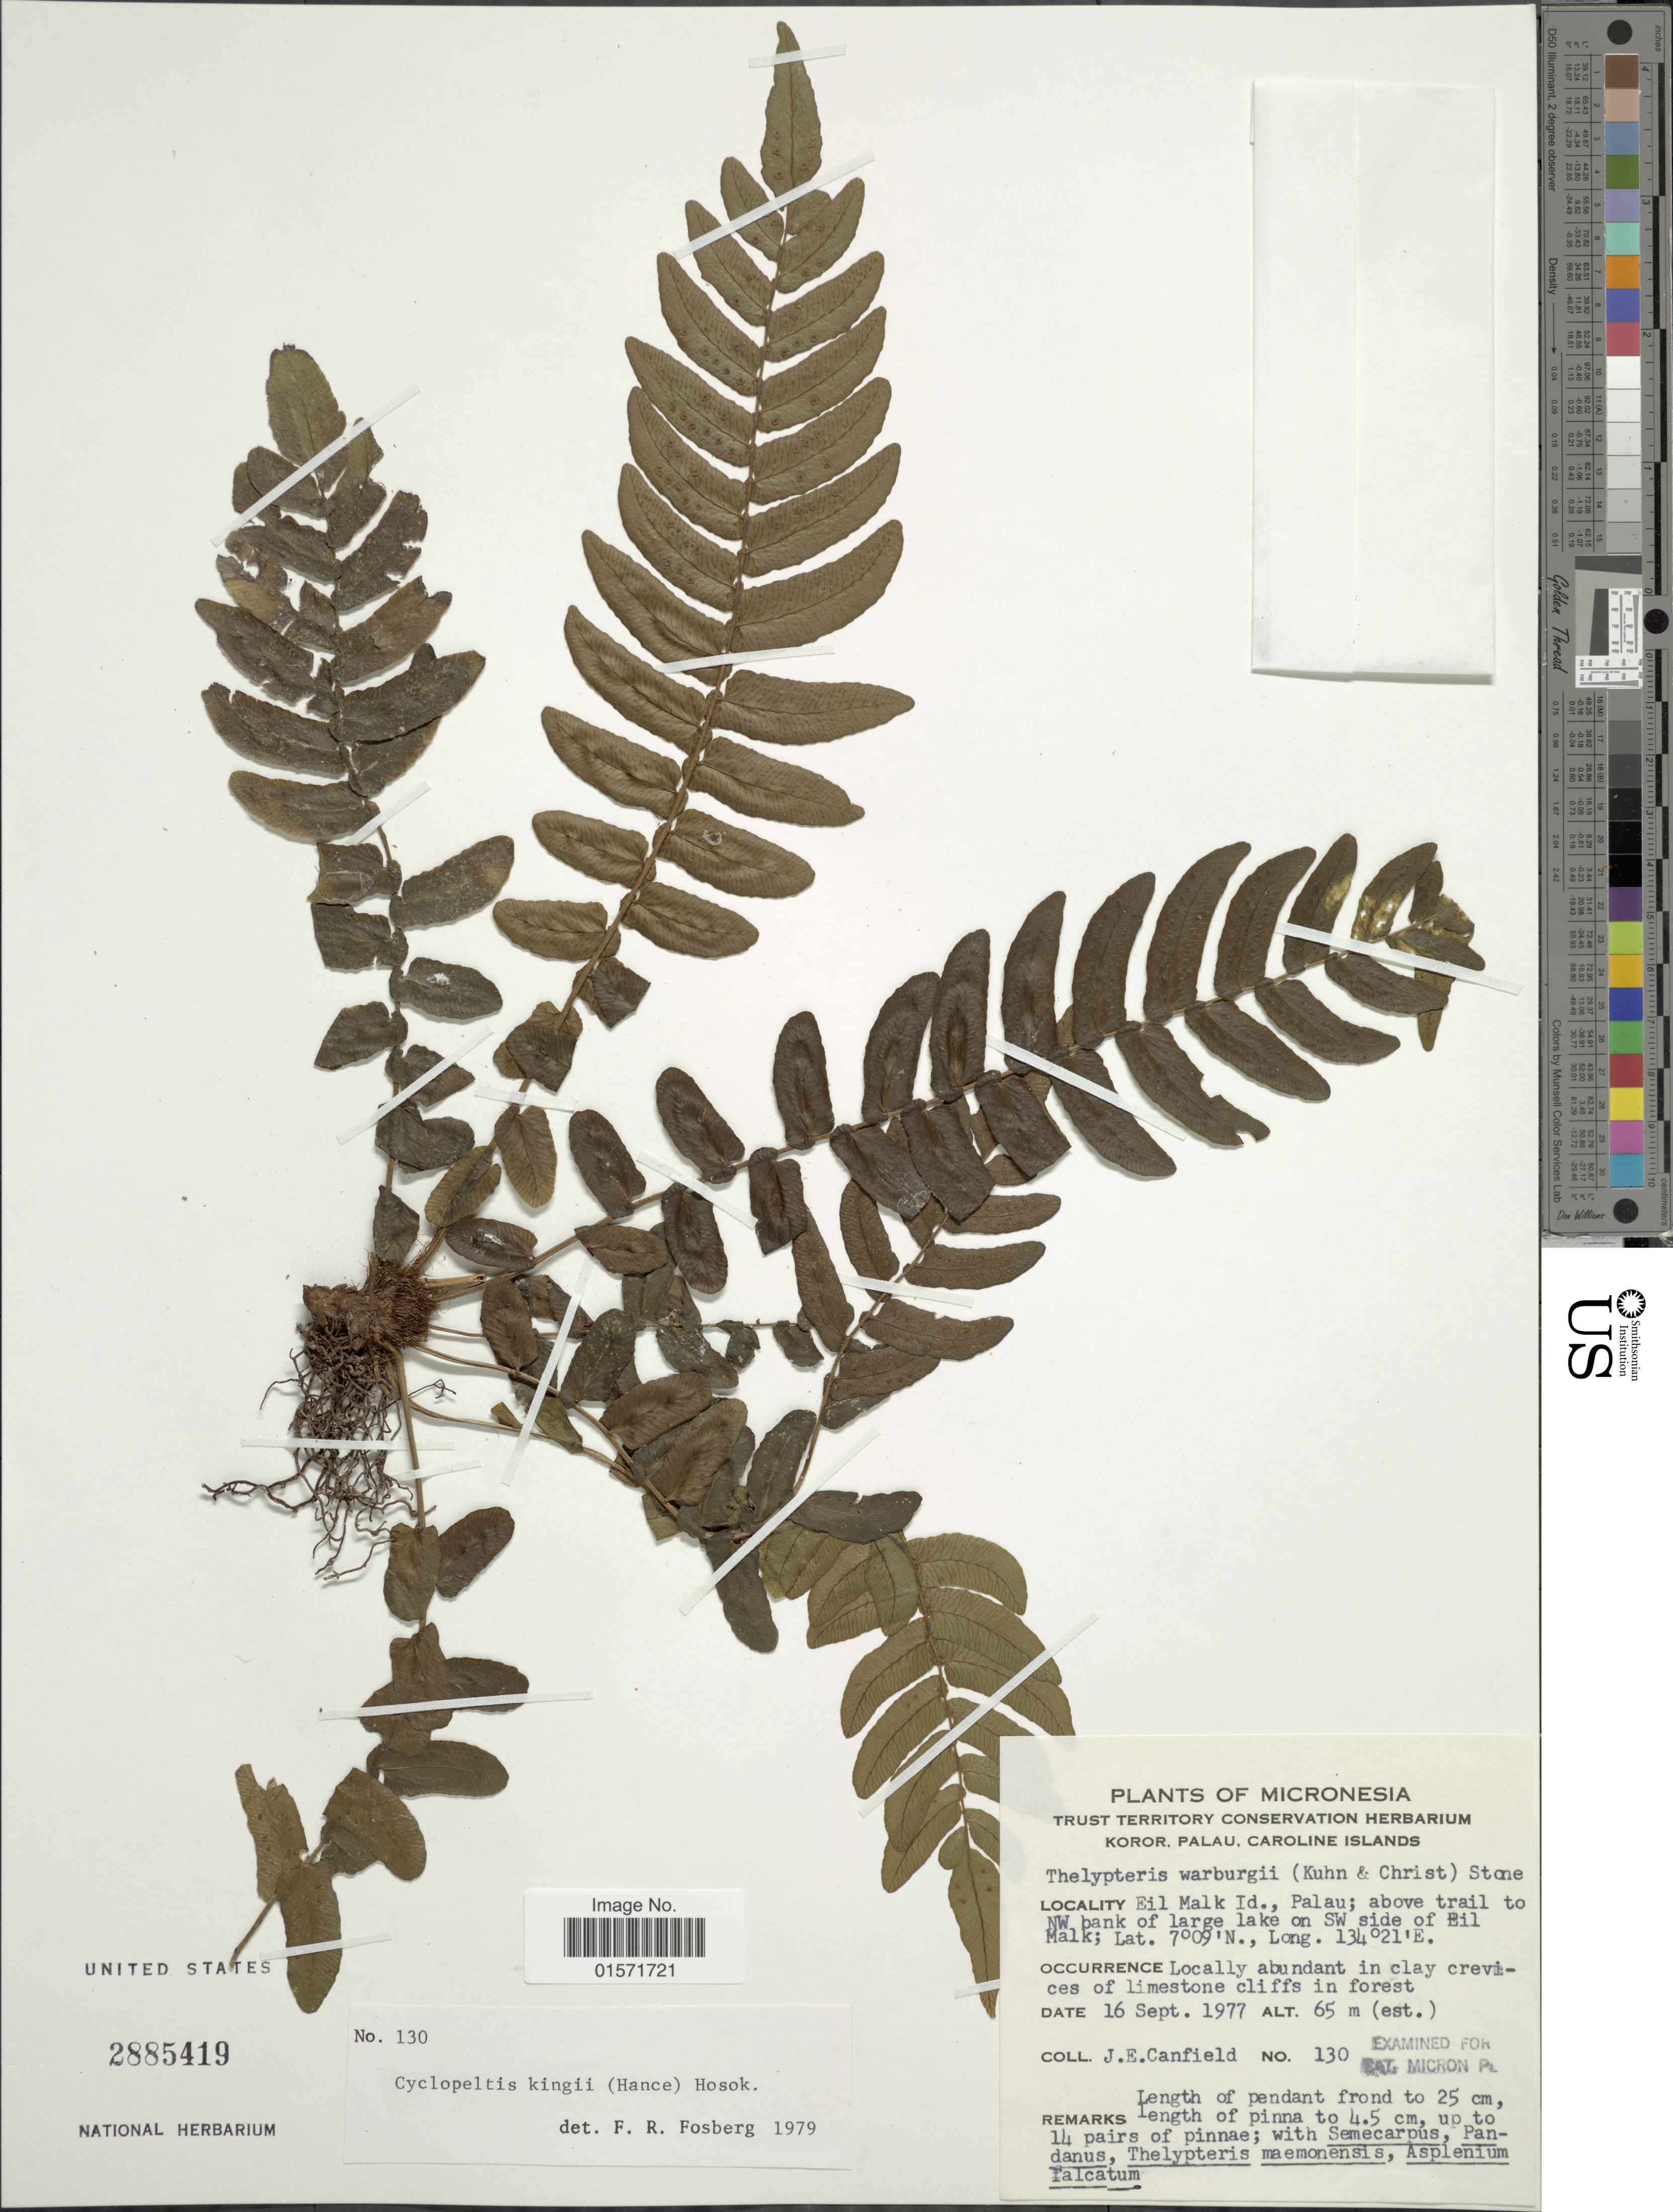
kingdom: Plantae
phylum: Tracheophyta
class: Polypodiopsida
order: Polypodiales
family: Lomariopsidaceae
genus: Cyclopeltis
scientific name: Cyclopeltis kingii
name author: (Hance) Hosok.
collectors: J. E. Canfield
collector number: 1630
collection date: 1977-09-16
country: Palau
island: Mecherchar [Eil Malk]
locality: Caroline Islands/ Eil Malk Id., Palau: above trail to NW bank of large lake on SW side of Eil Malk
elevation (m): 65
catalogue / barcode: US 2885419